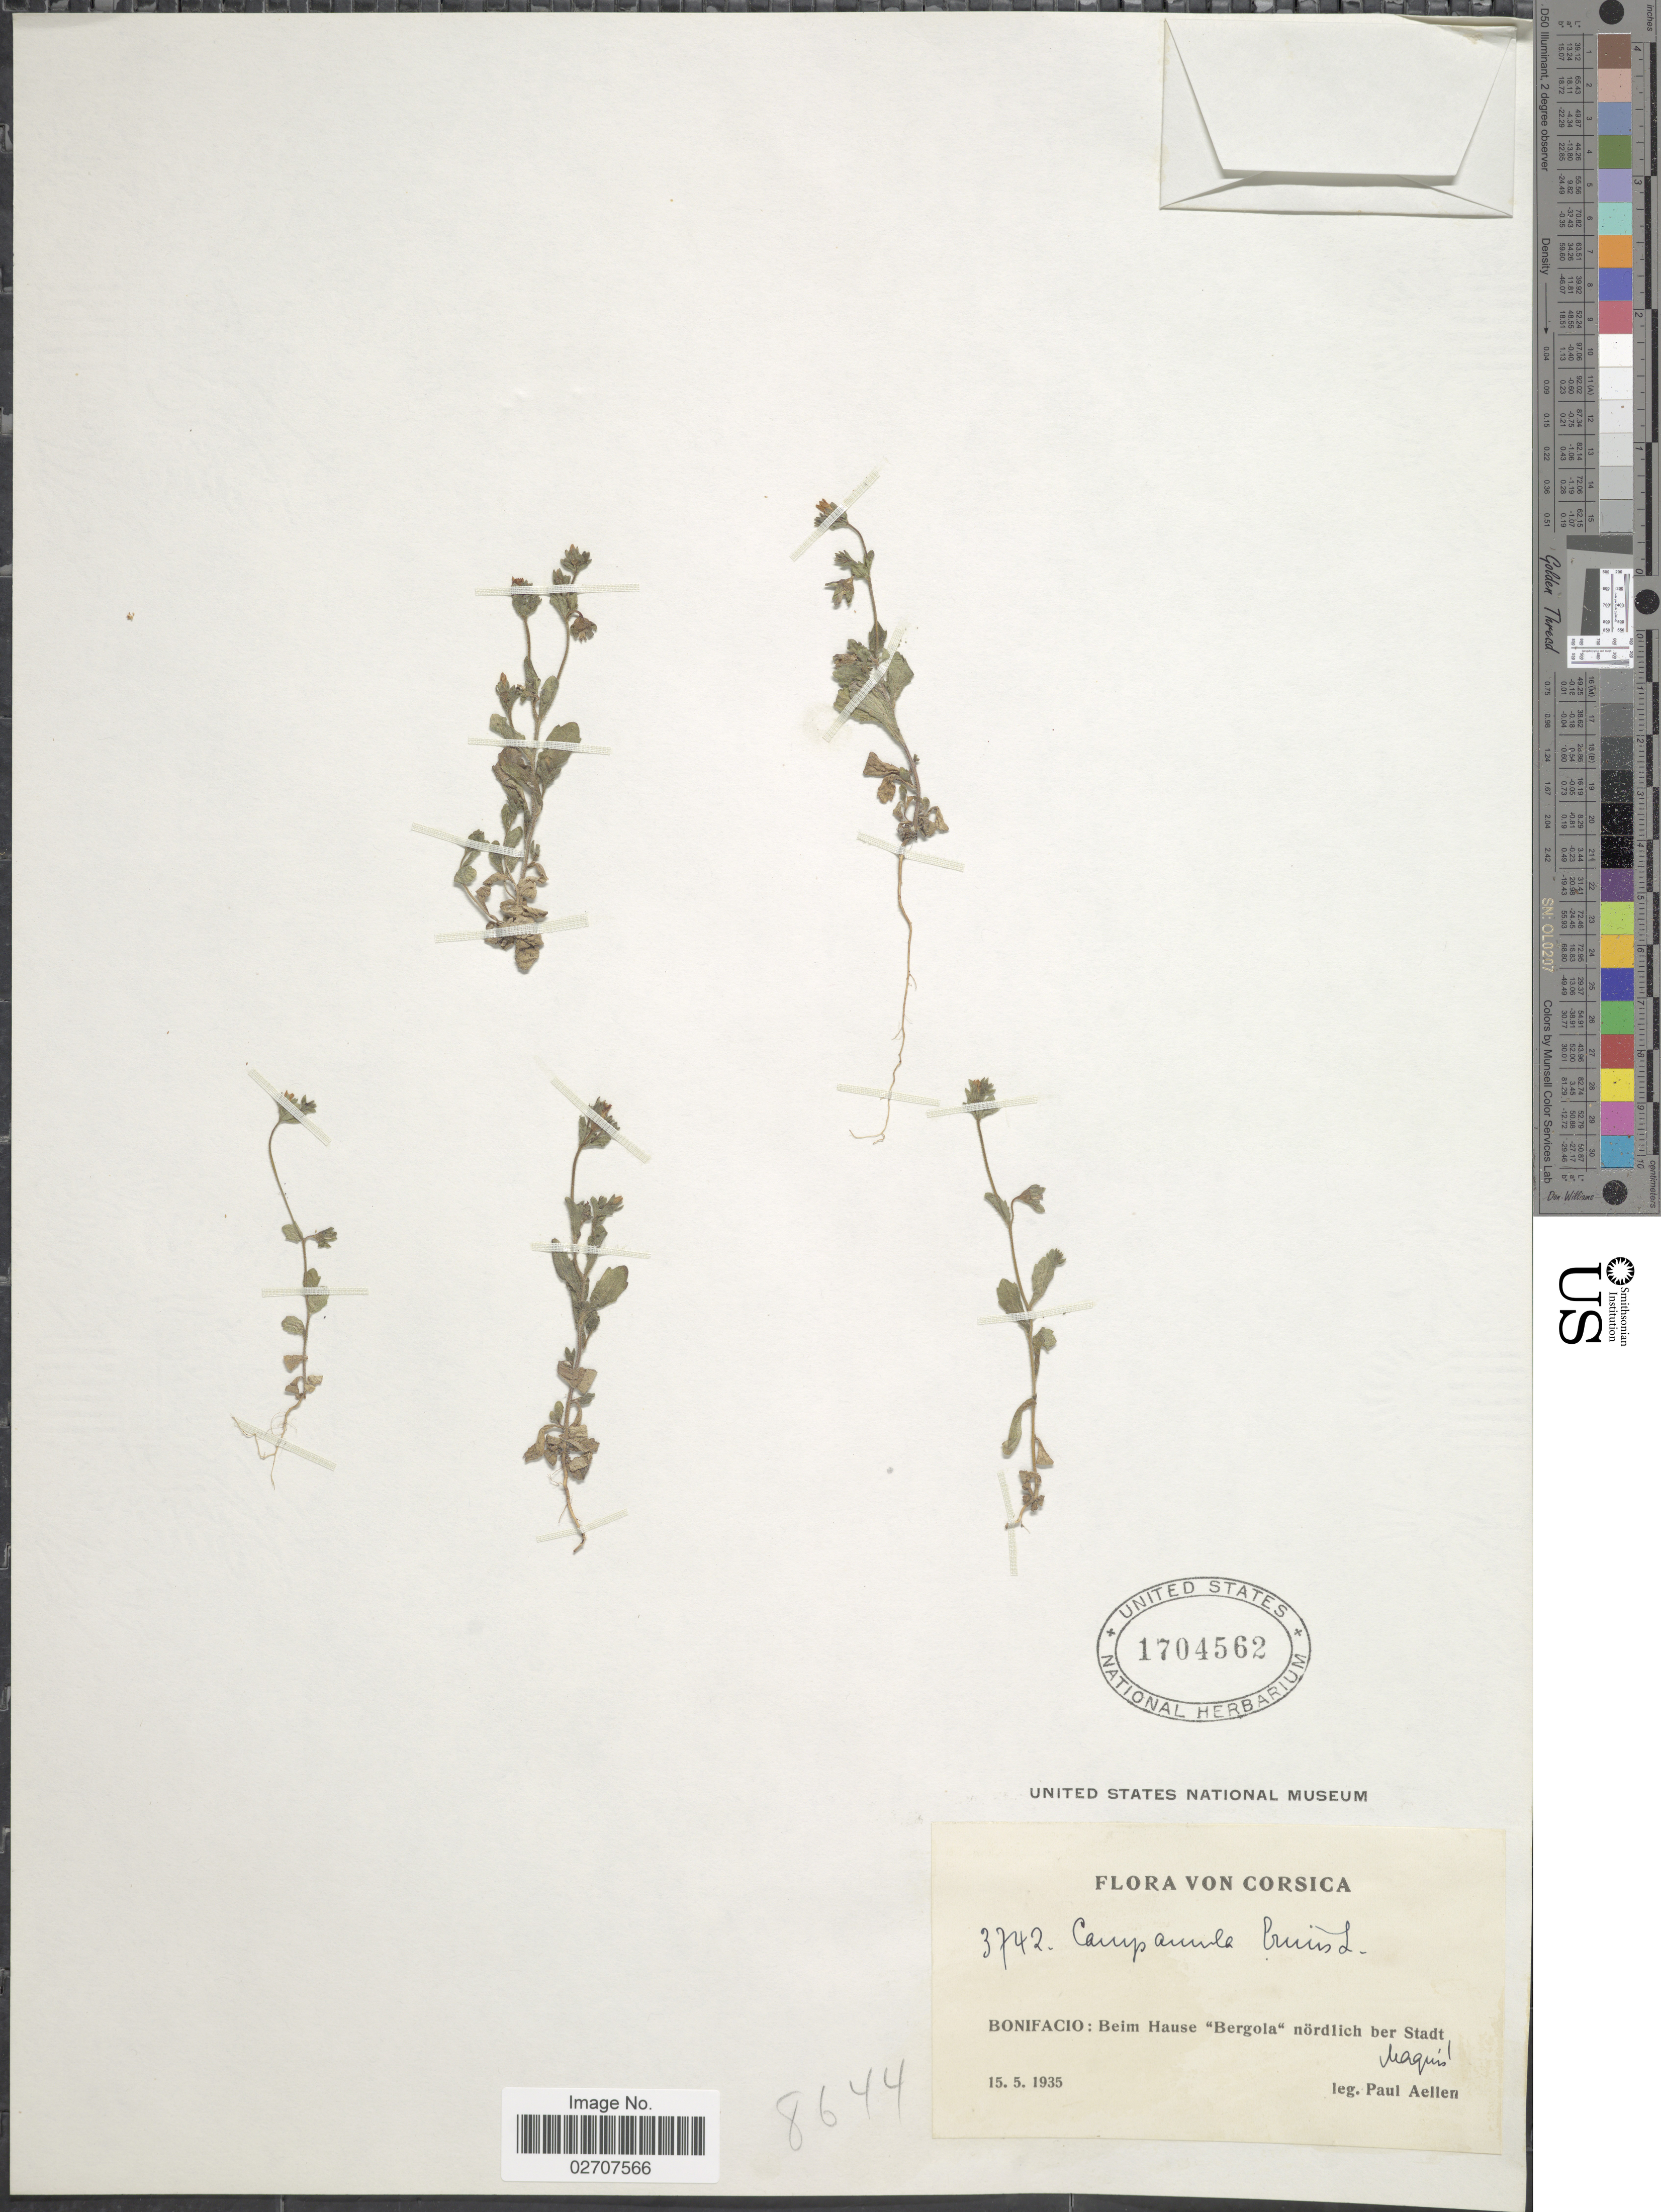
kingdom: Plantae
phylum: Tracheophyta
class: Magnoliopsida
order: Asterales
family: Campanulaceae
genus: Campanula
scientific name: Campanula erinus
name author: L.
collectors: P. Aellen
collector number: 3742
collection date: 1935-05-15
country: France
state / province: Corsica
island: Corse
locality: Bonifacino: Beim Hause "Bergola" nordlich ber Stadt Maquin [interpreted]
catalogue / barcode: US 1704562